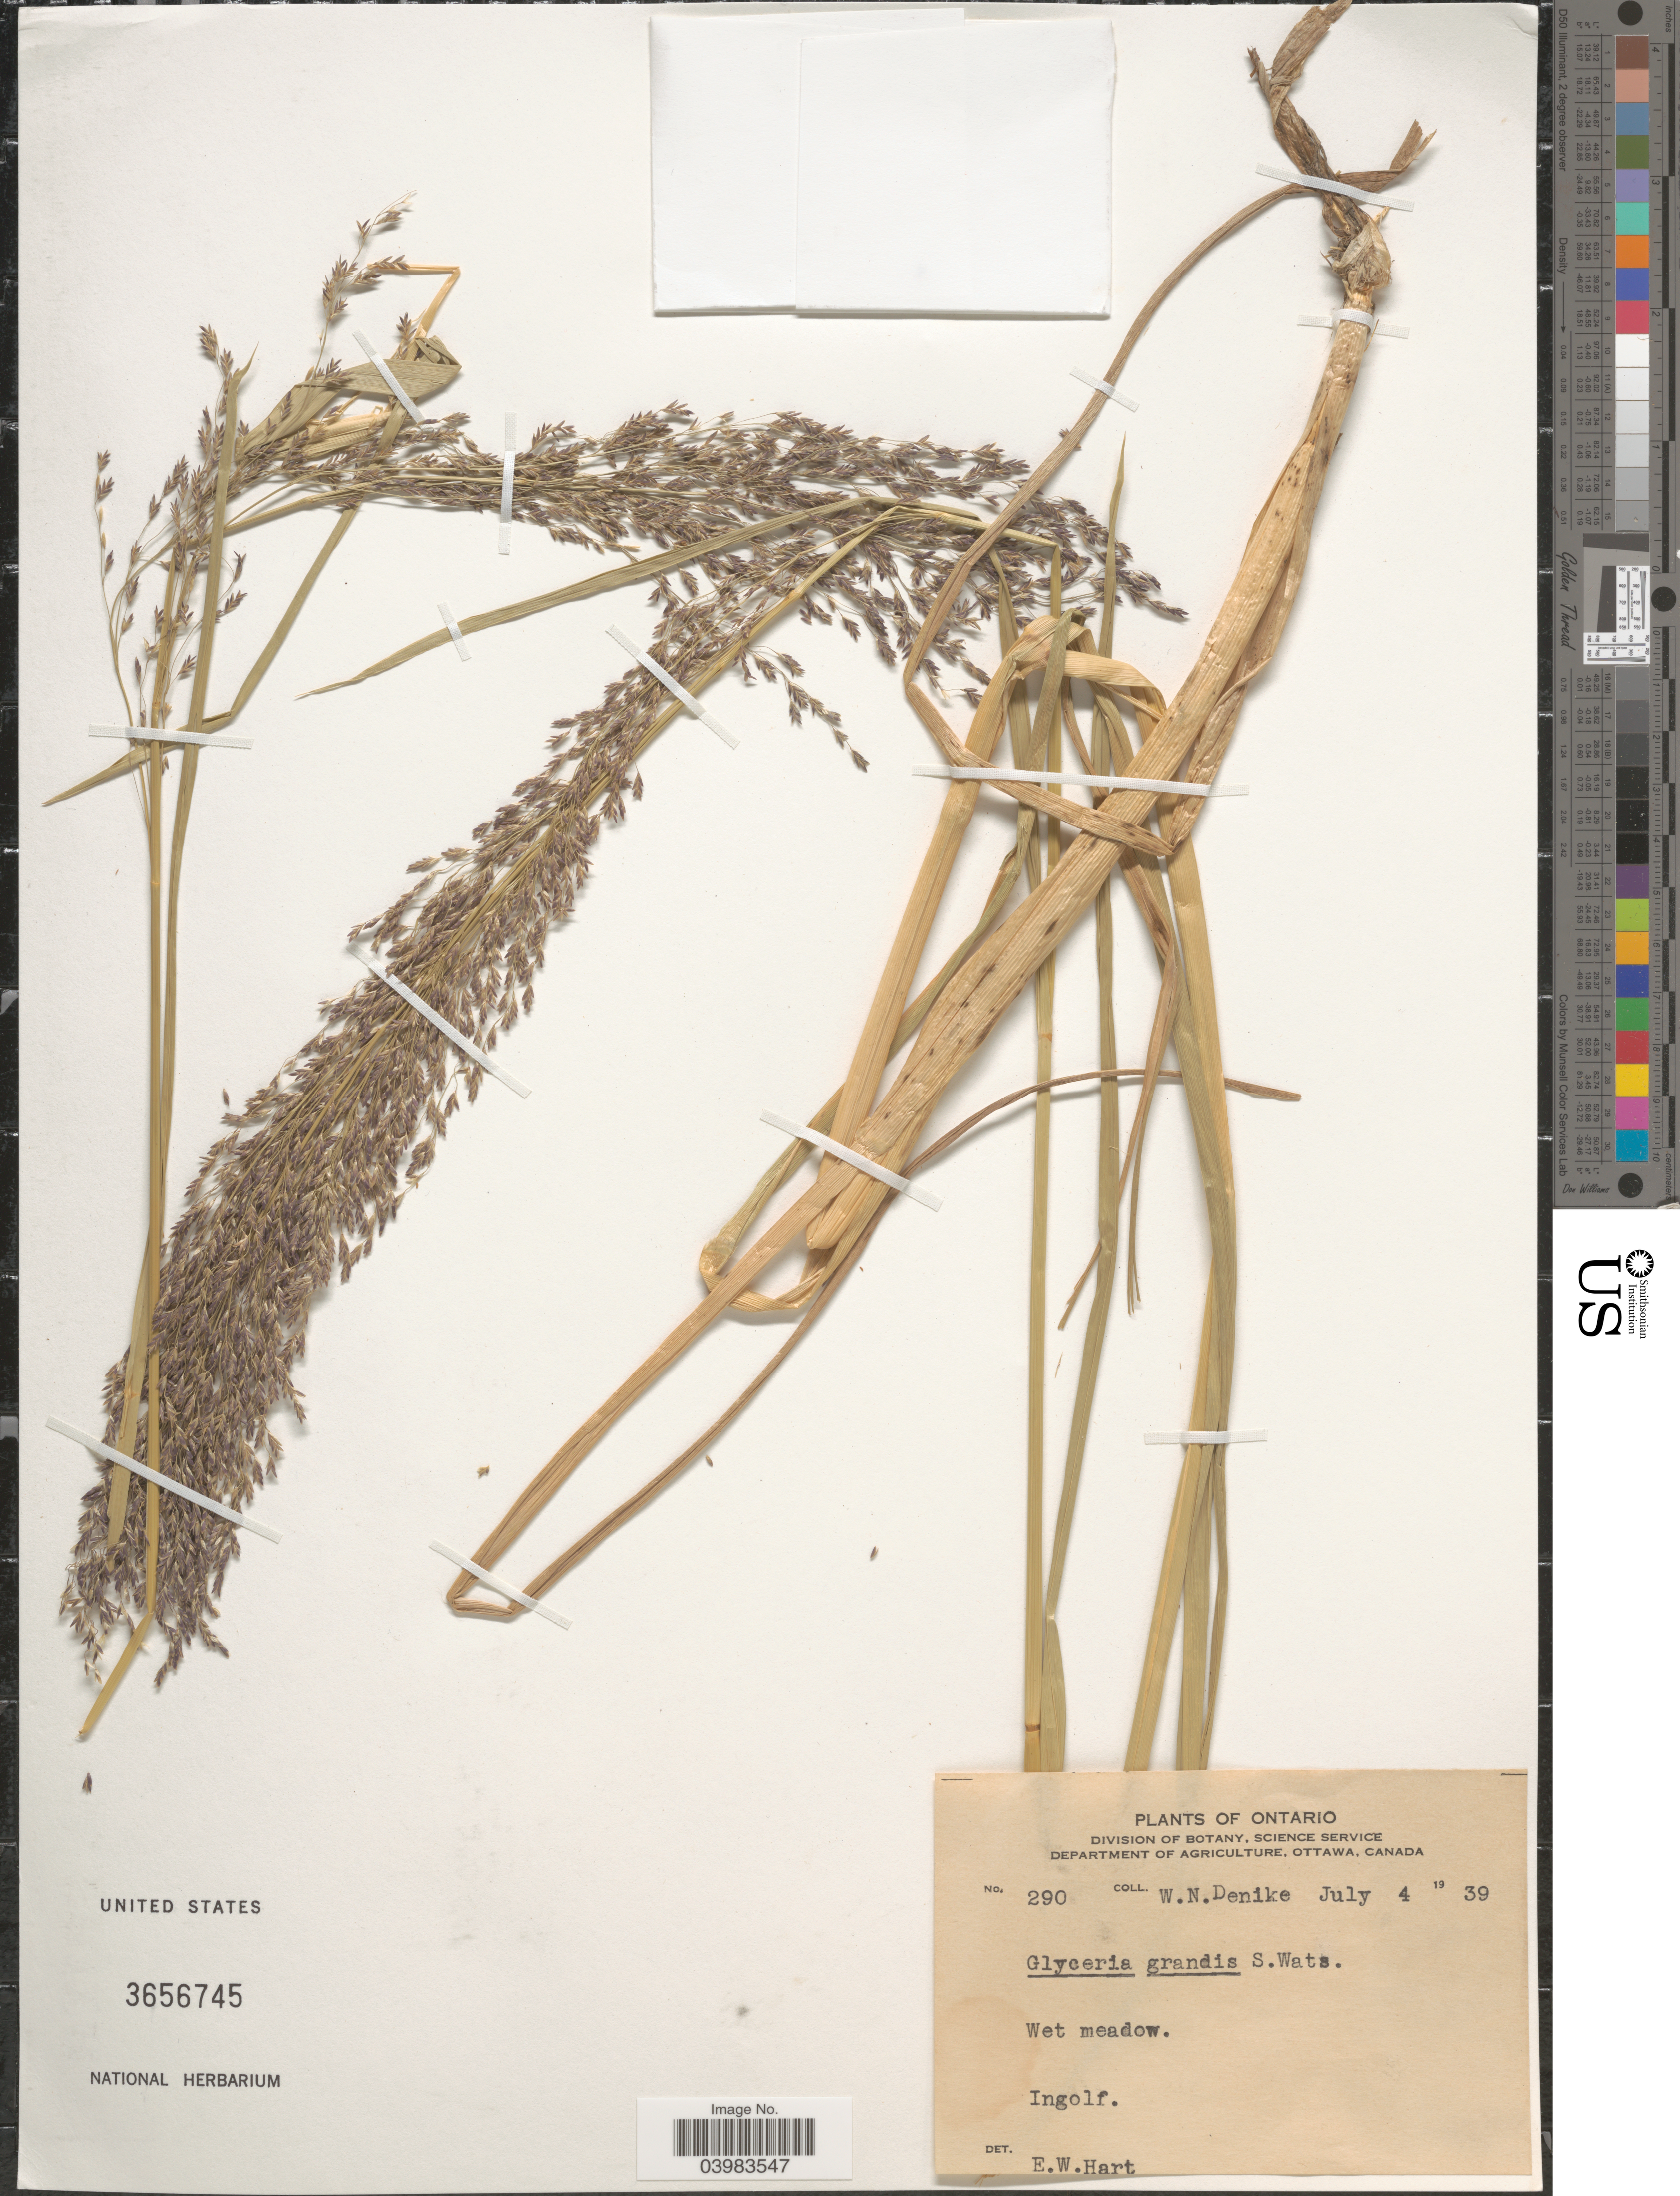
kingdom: Plantae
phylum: Tracheophyta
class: Liliopsida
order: Poales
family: Poaceae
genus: Glyceria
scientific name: Glyceria grandis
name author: S. Watson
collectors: W. Denike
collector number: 290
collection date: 1939-07-04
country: Canada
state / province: Ontario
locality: Ingolf.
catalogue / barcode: US 3656745